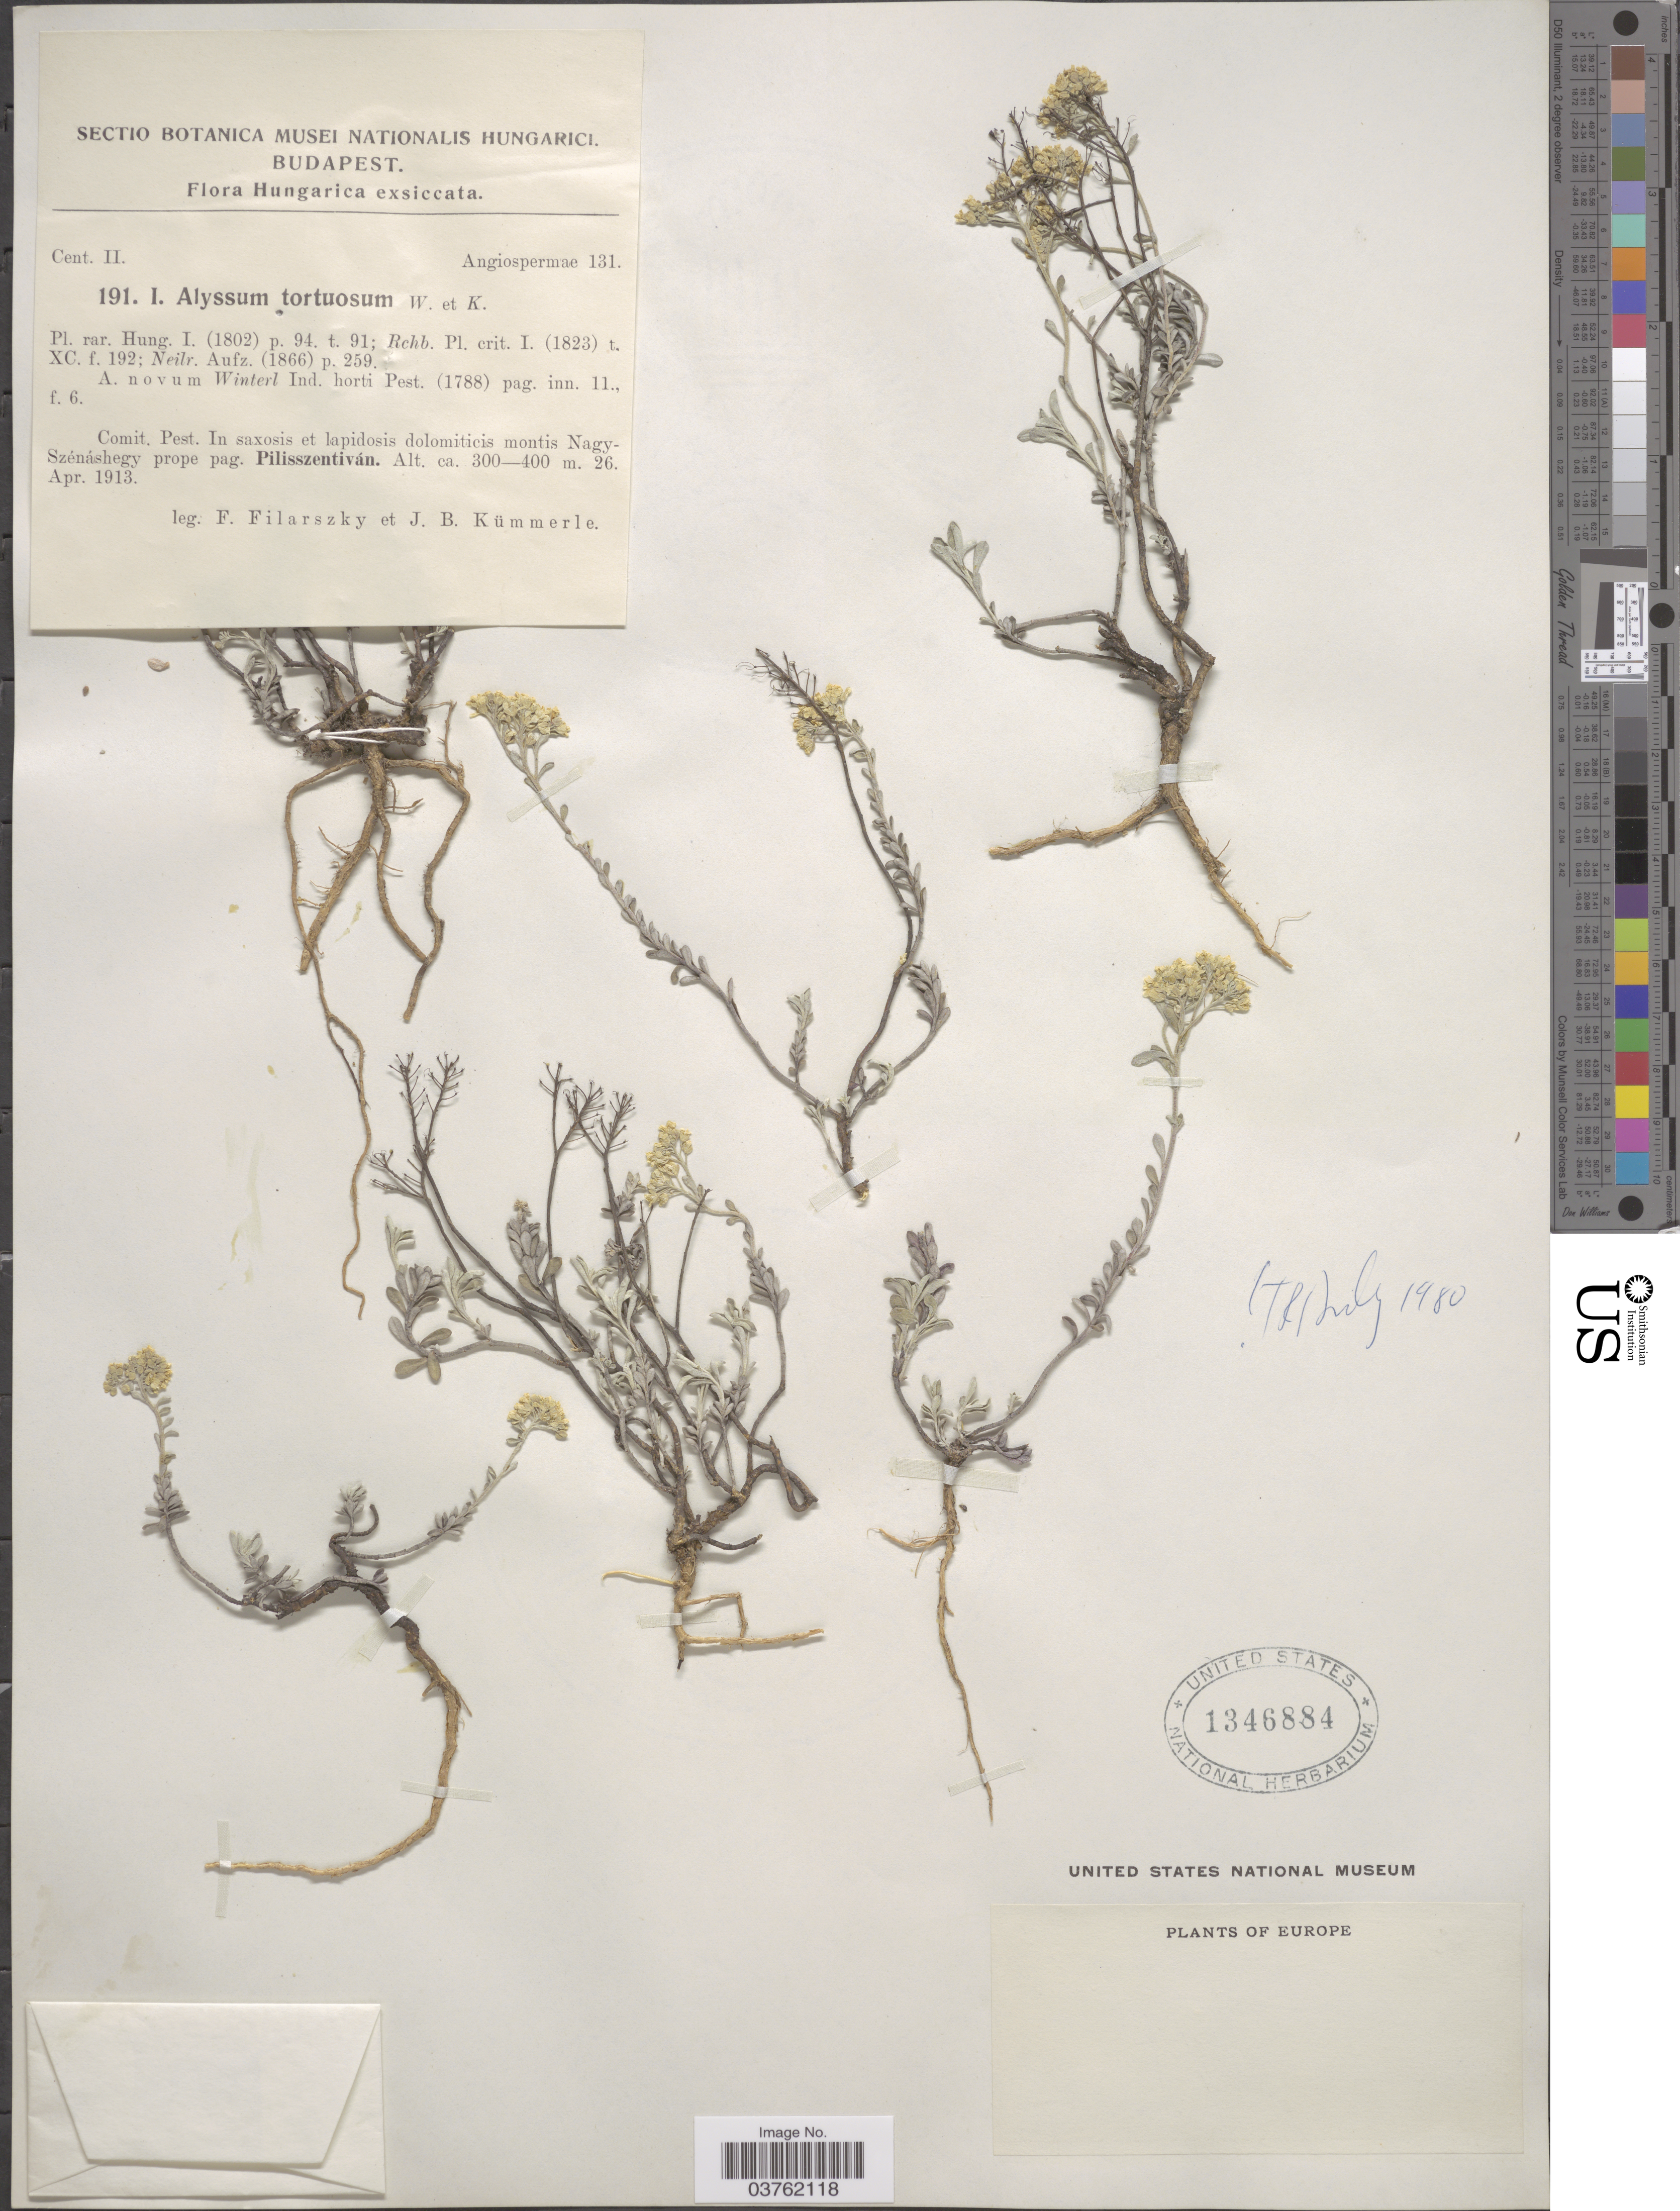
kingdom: Plantae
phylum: Tracheophyta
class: Magnoliopsida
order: Brassicales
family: Brassicaceae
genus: Alyssum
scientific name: Alyssum tortuosum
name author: Waldst. & Kit.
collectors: F. Filarszky & J. Kummerle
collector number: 191I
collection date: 1913-04-26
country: Hungary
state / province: Budapest, Capital District of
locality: Comit. Pest. In saxosis et lapidosis dolomiticis montis Nagy-Szénáshegy prope pag. Pilisszentiván.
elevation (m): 300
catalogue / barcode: US 1346884